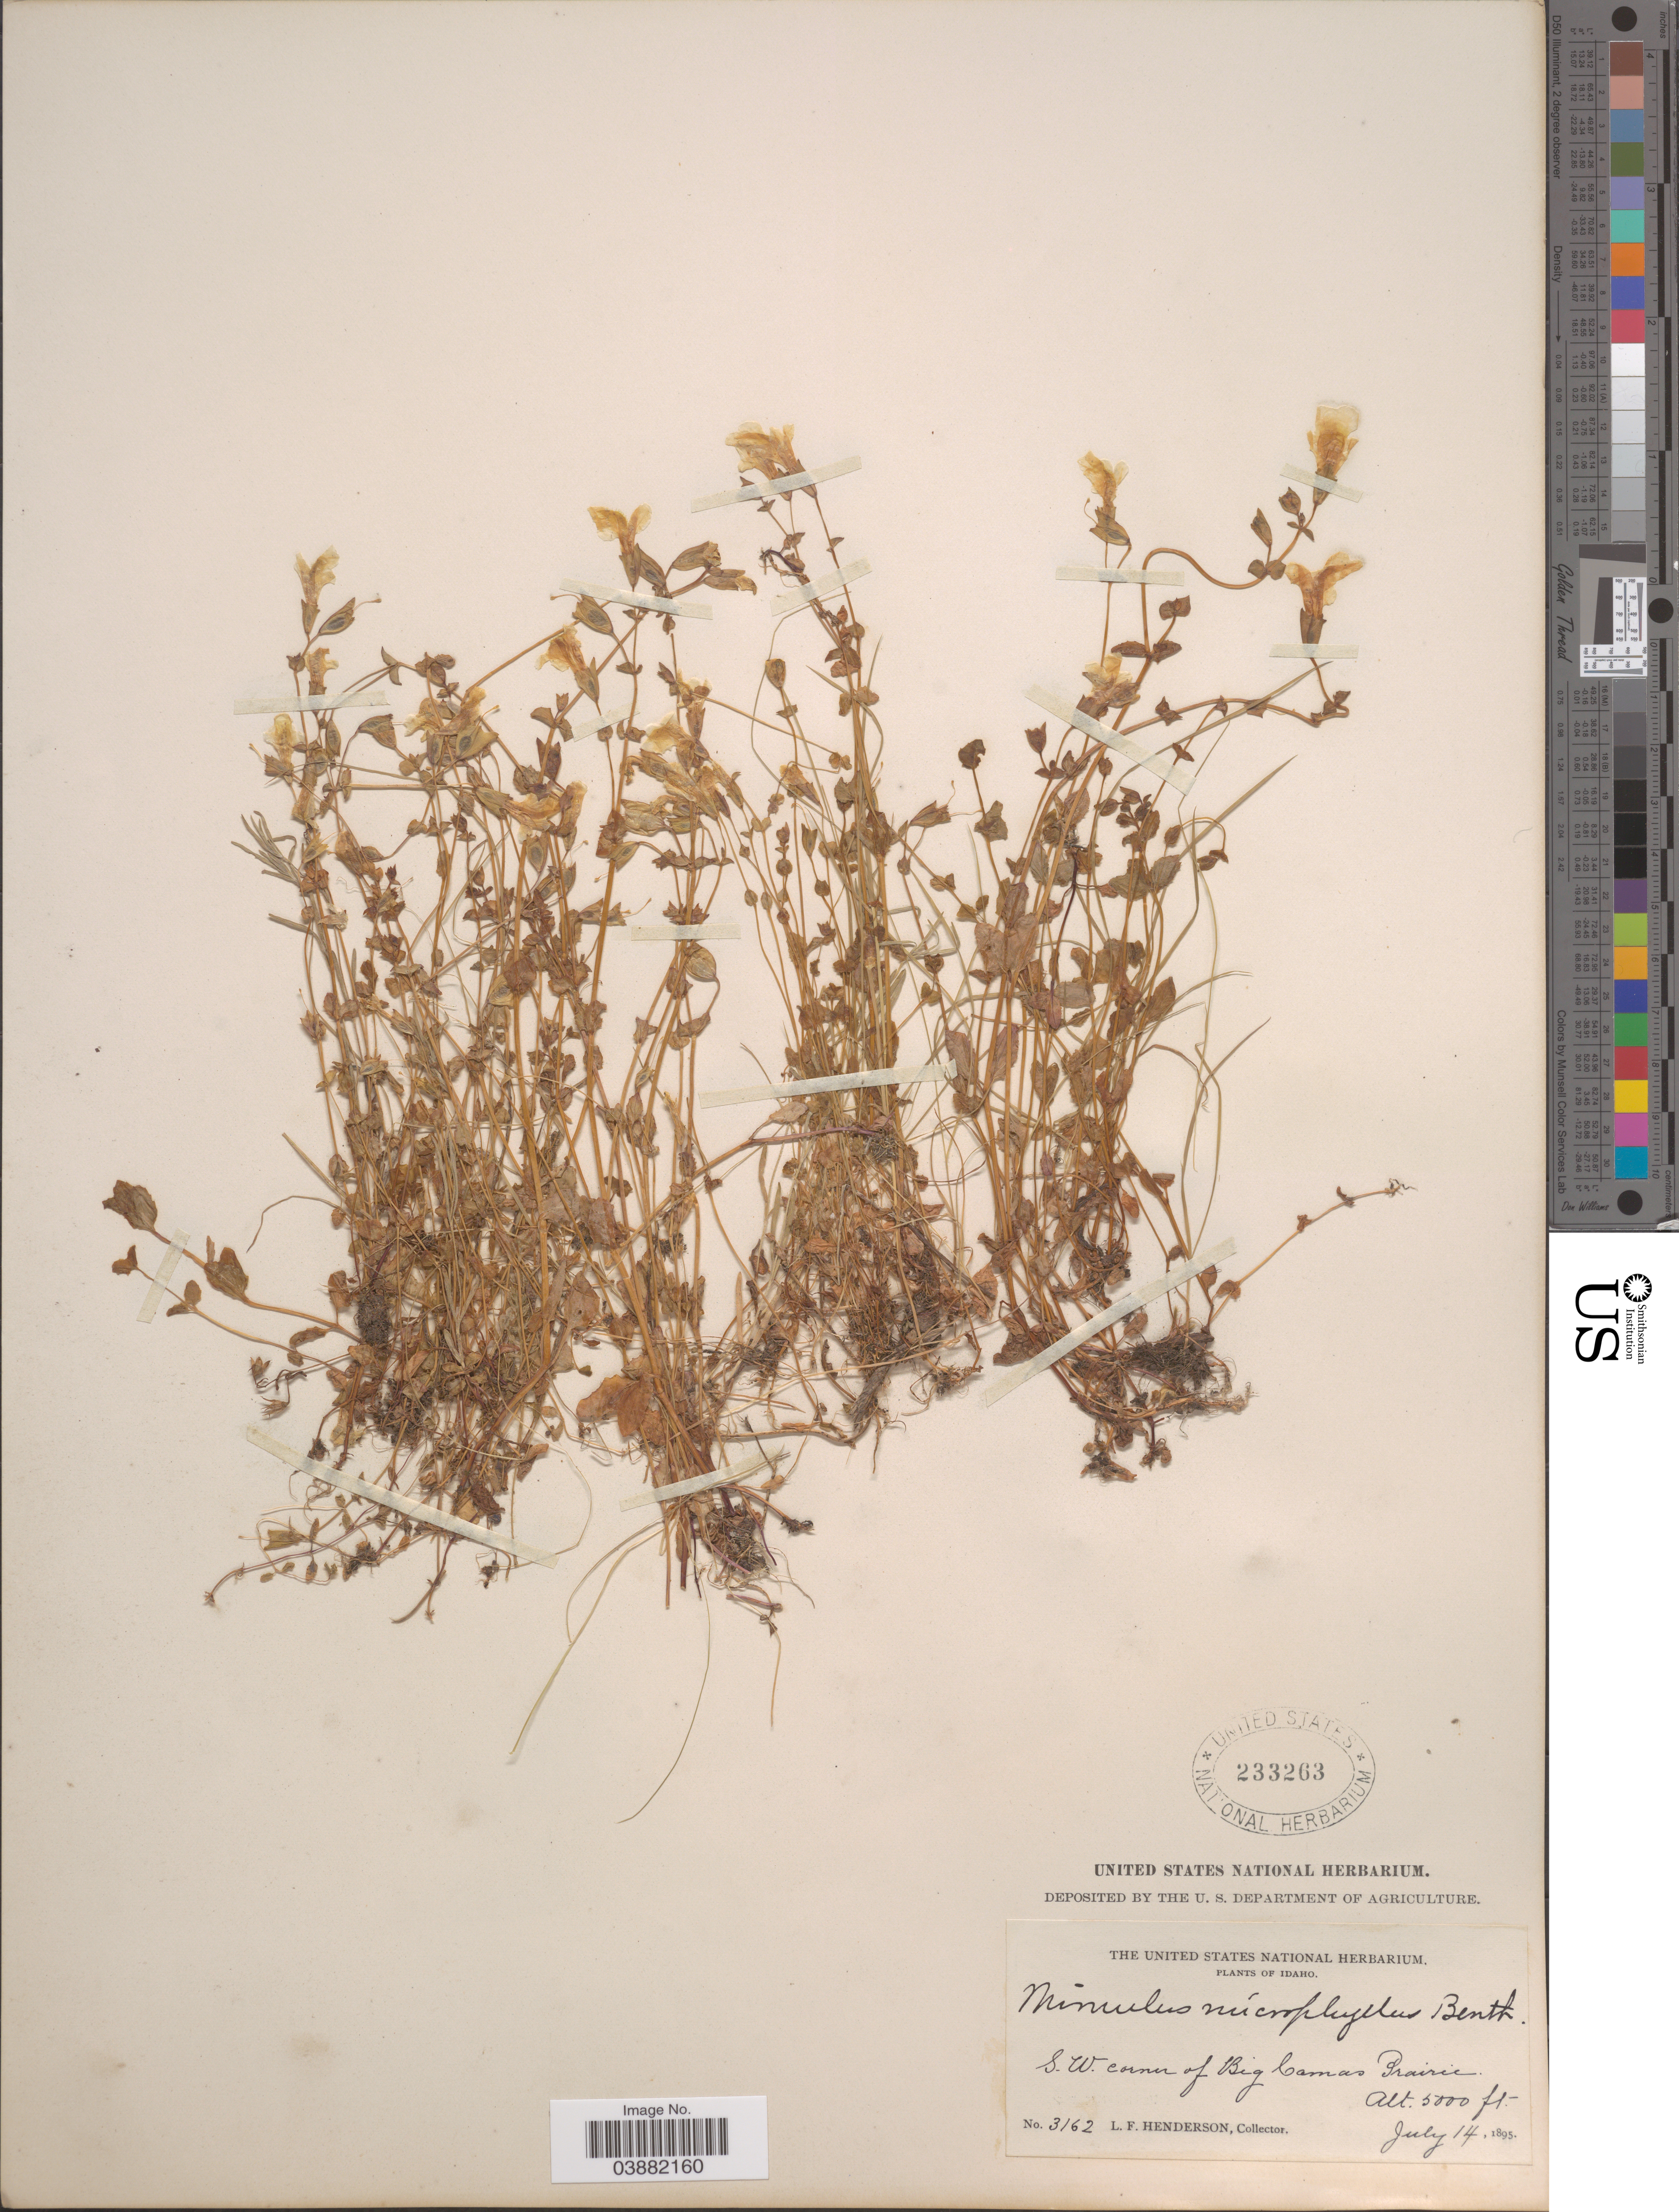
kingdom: Plantae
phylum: Tracheophyta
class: Magnoliopsida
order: Lamiales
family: Phrymaceae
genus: Mimulus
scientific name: Mimulus microphyllus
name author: Benth.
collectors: L. Henderson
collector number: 3162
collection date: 1895-07-14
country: United States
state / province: Idaho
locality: S. W. corner of Big Camas Prairie.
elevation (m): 1524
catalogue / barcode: US 233263